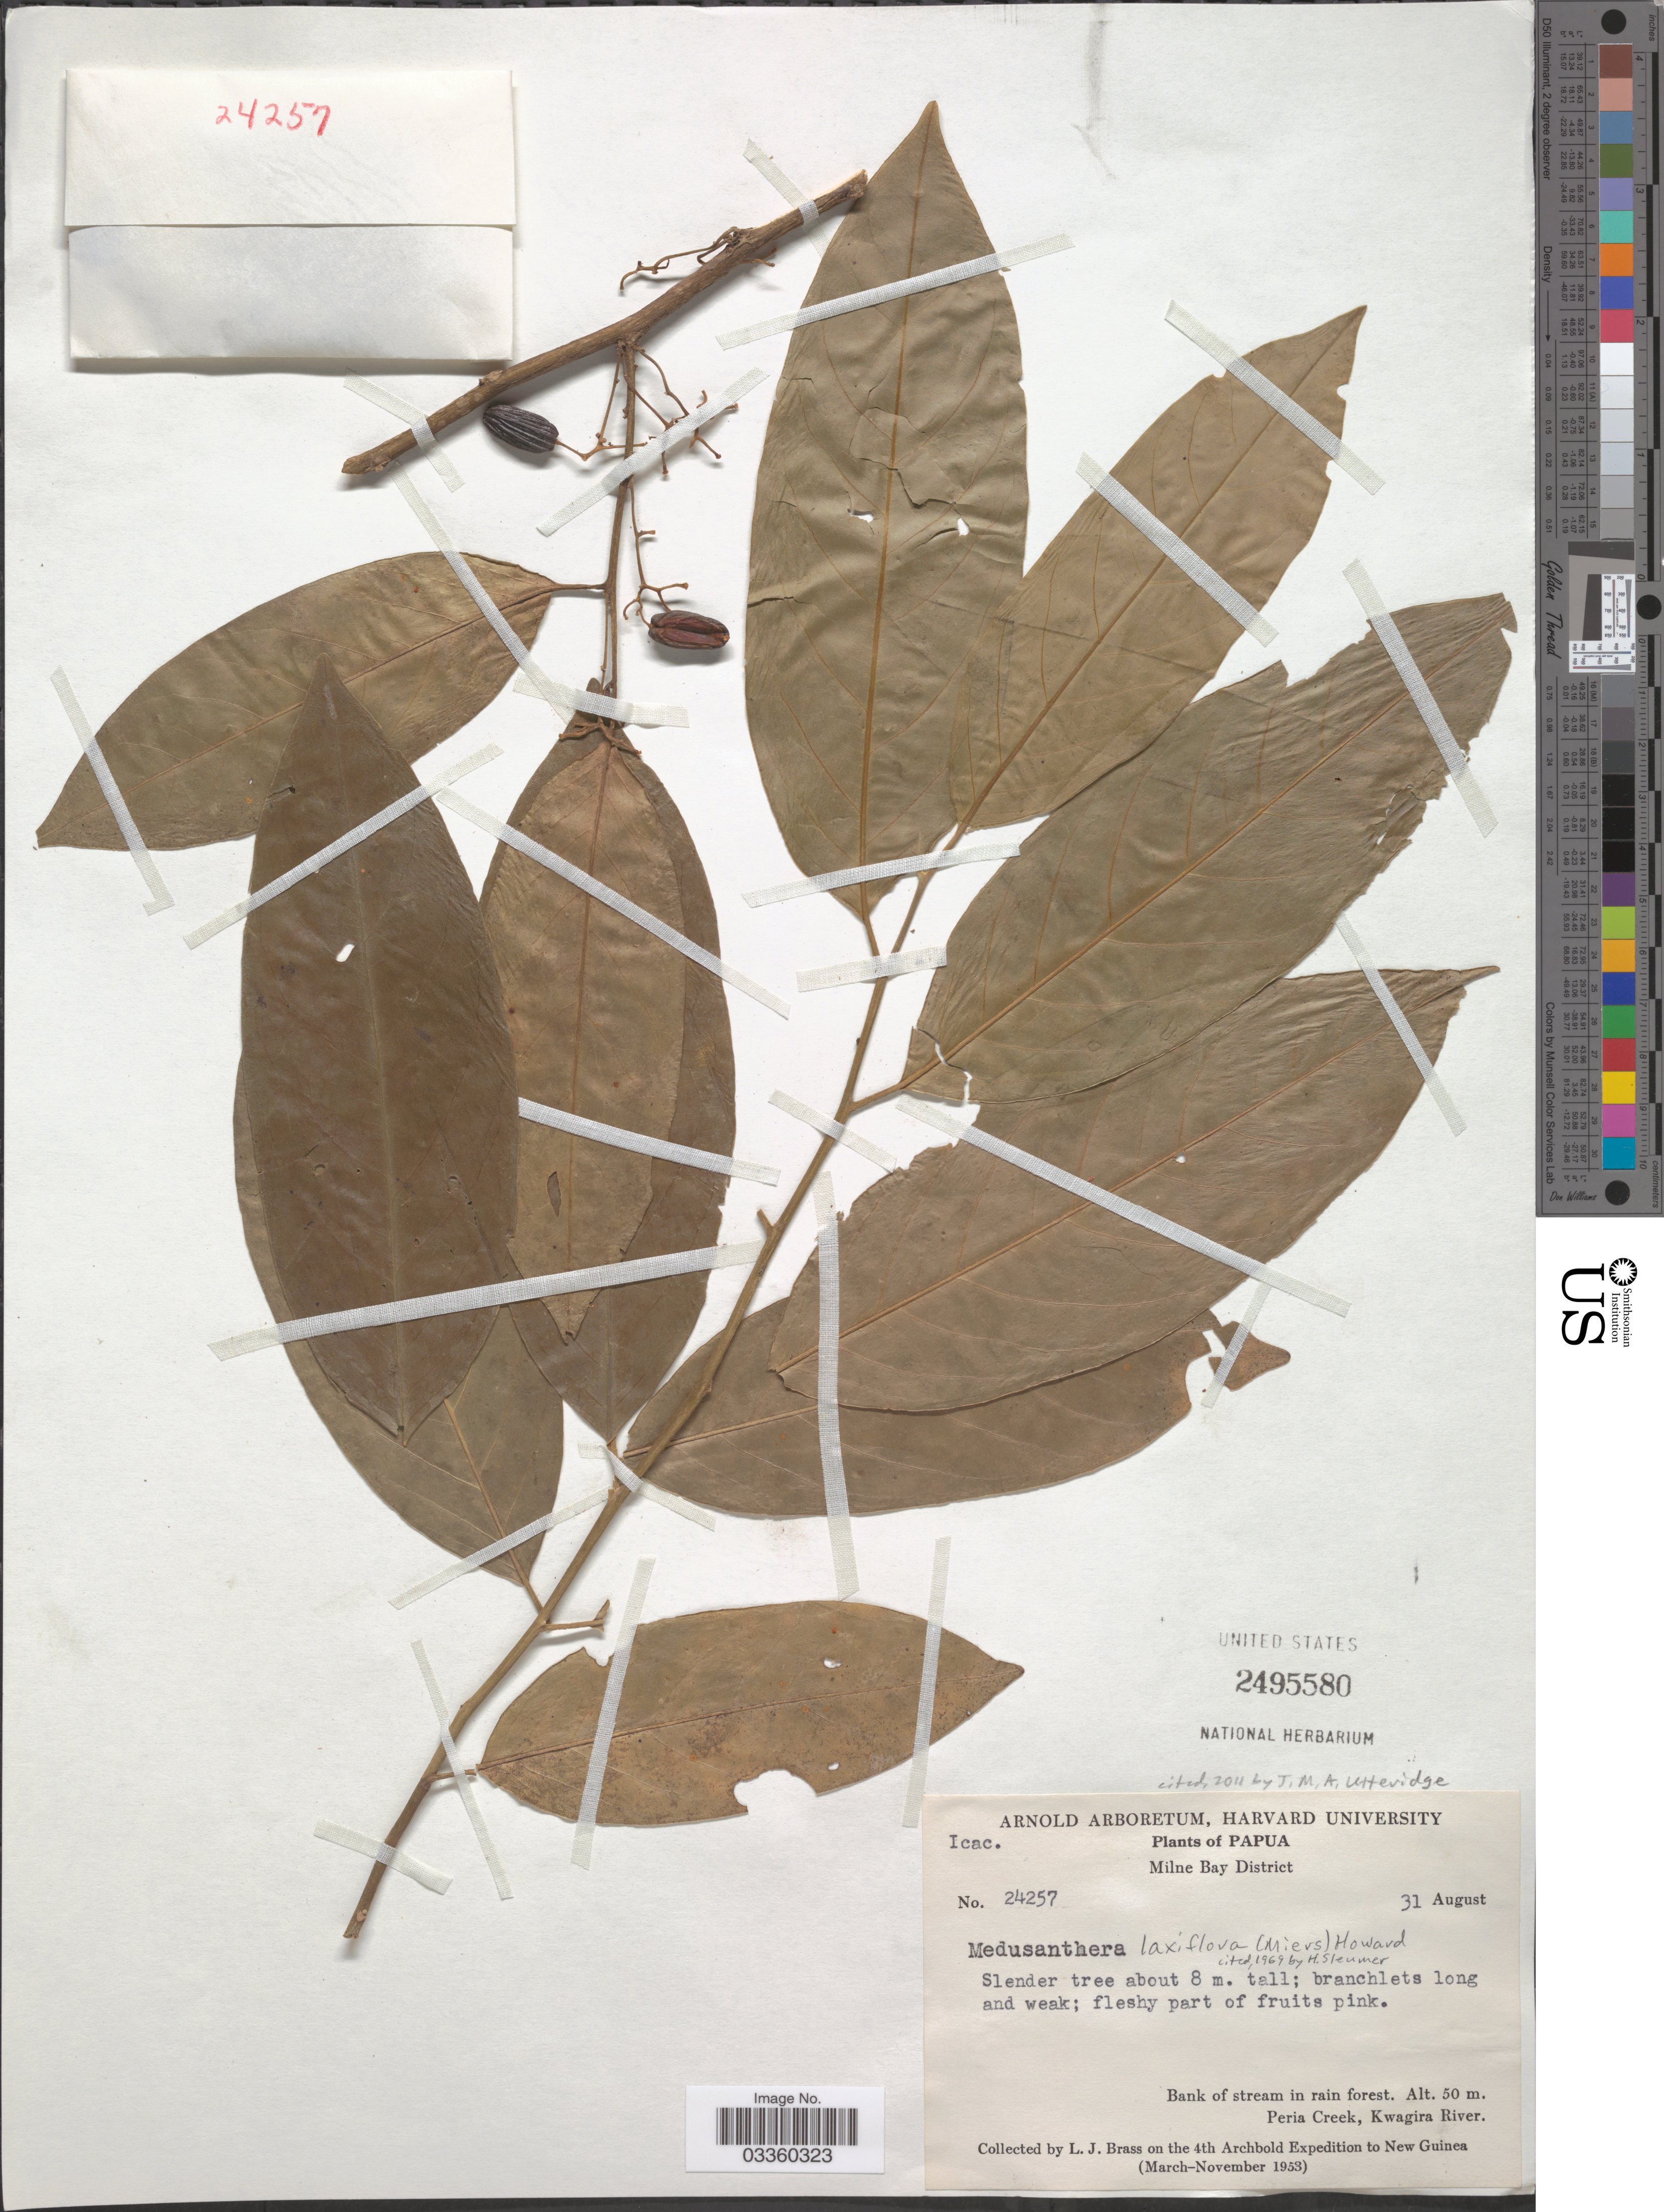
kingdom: Plantae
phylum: Tracheophyta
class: Magnoliopsida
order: Cardiopteridales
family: Stemonuraceae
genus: Medusanthera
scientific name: Medusanthera laxiflora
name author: (Miers) R.A. Howard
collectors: L. J. Brass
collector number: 24257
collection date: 1953-08-31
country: Papua New Guinea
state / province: Milne Bay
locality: Papua. Milne Bay District. Peria Creek, Kwagira River. New Guinea.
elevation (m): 50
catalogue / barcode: US 2495580